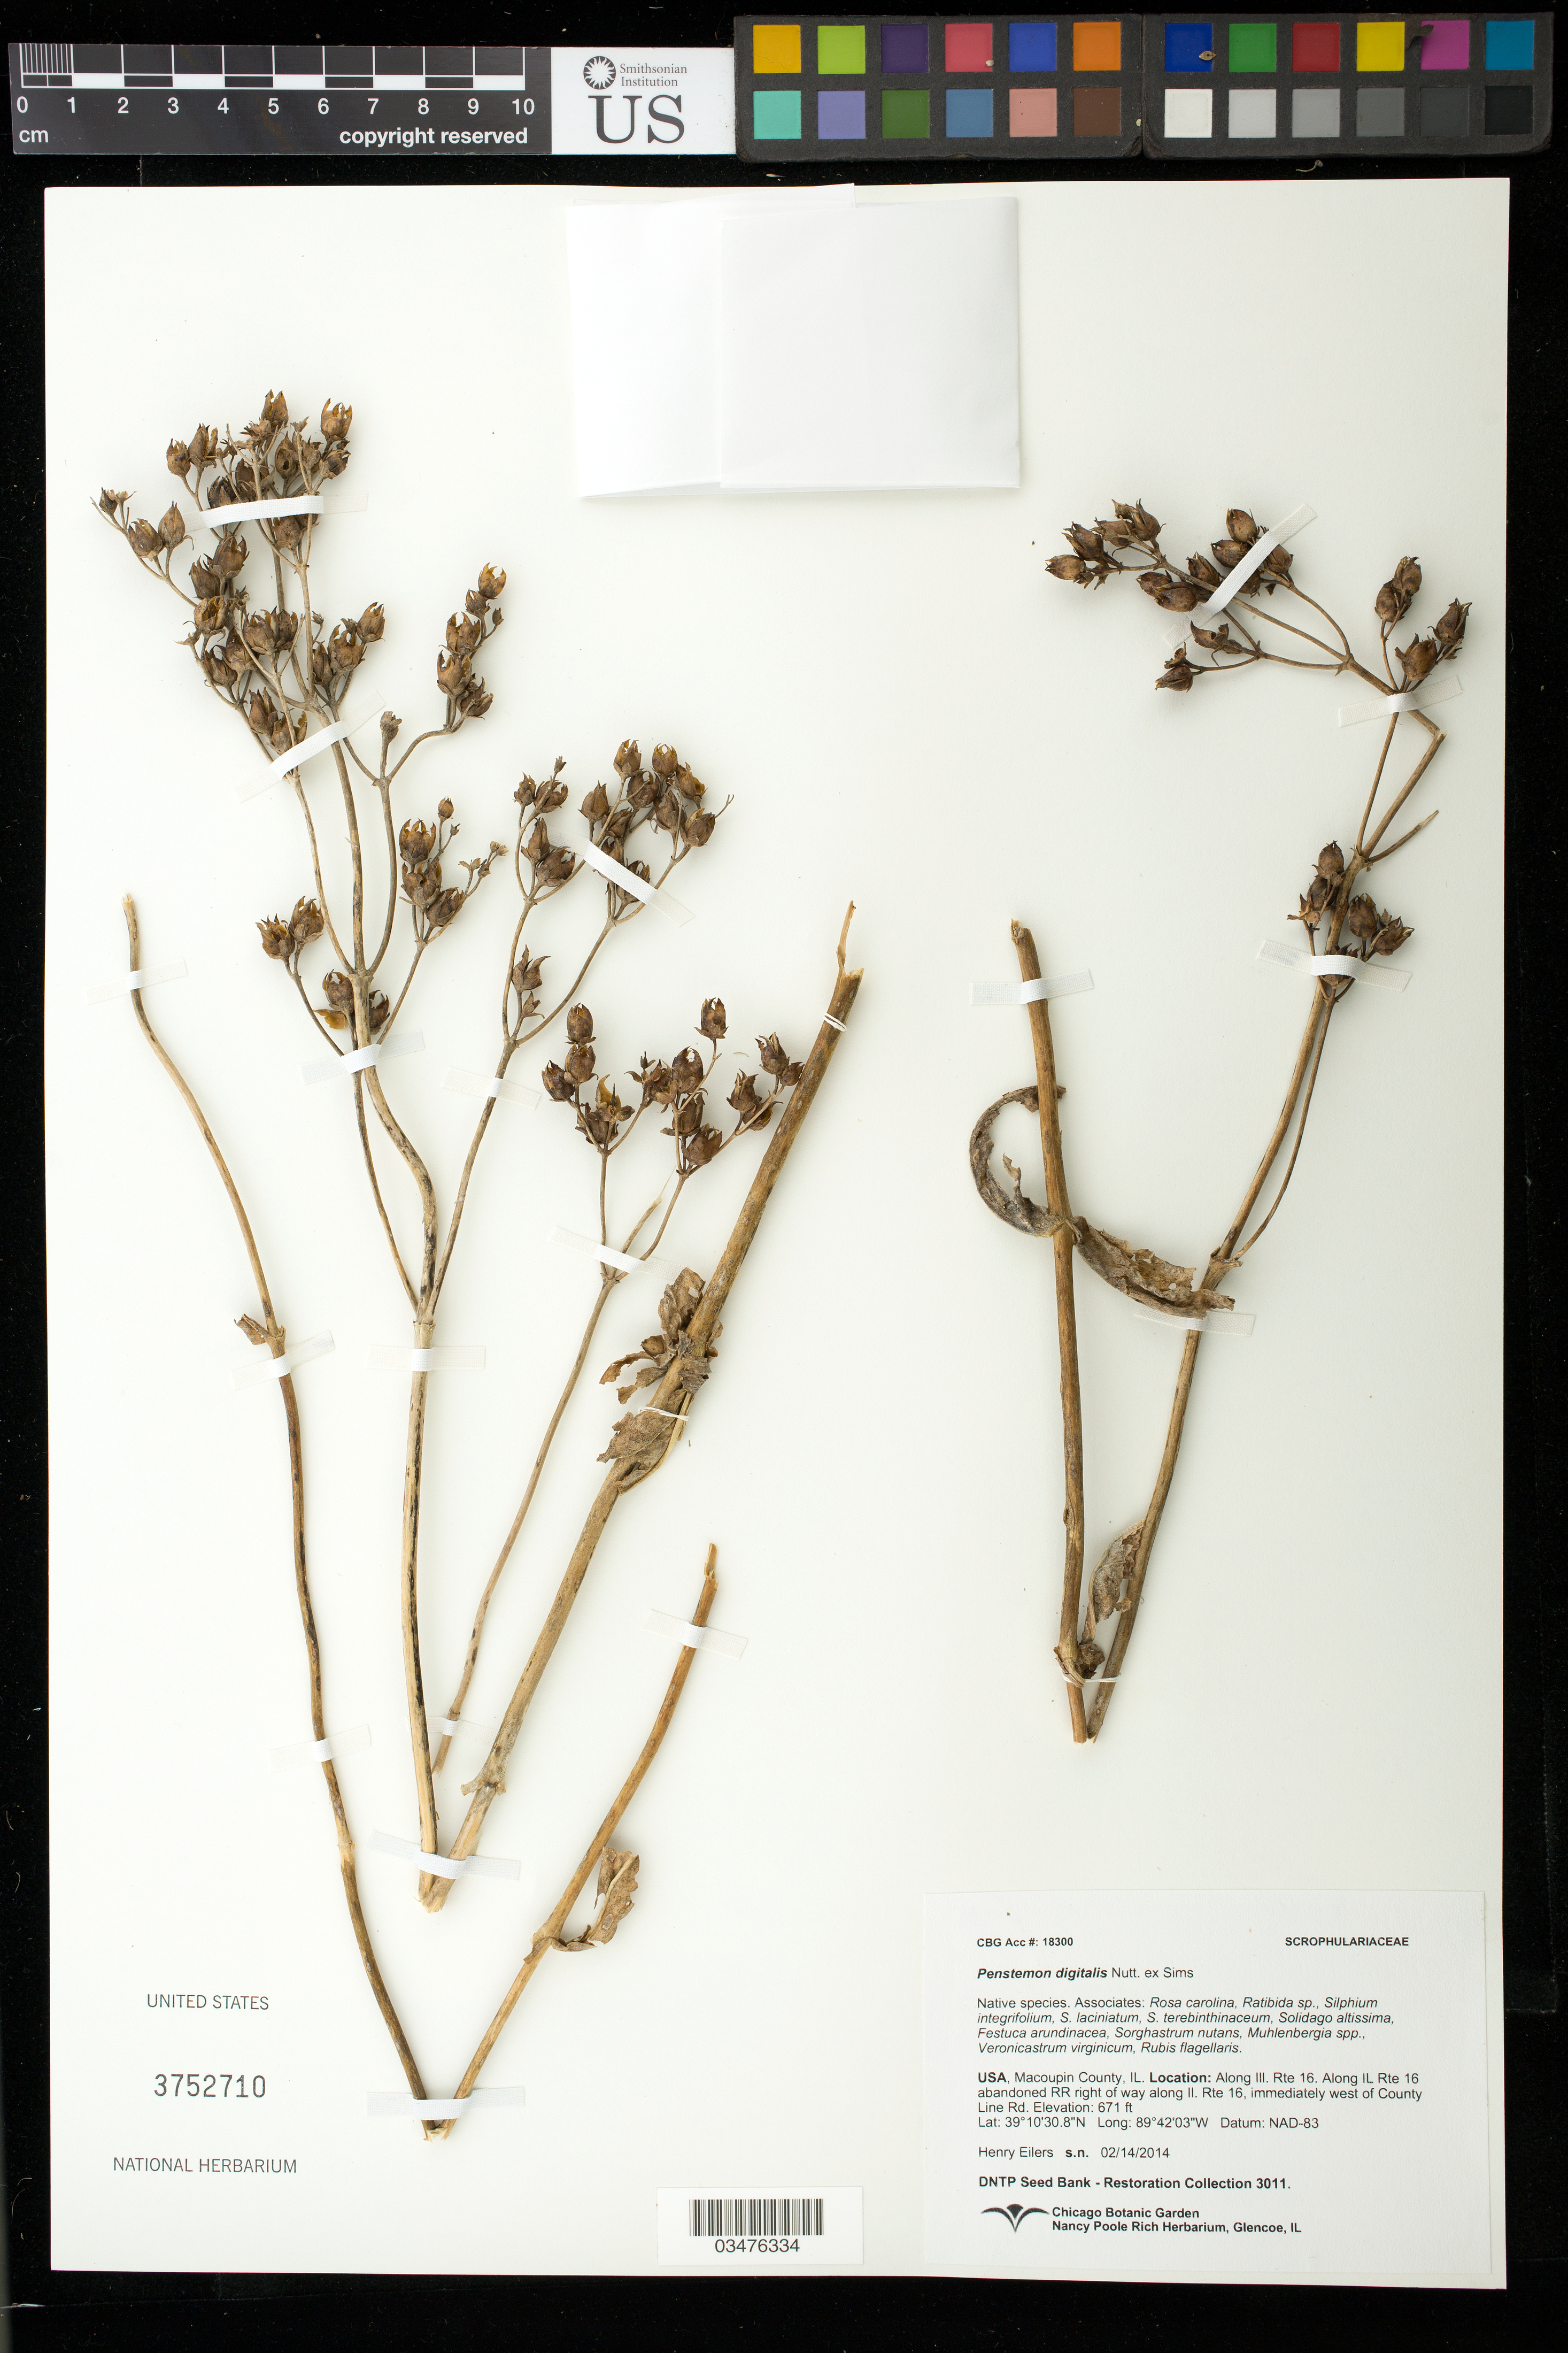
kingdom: Plantae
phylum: Tracheophyta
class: Magnoliopsida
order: Lamiales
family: Plantaginaceae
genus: Penstemon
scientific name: Penstemon digitalis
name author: Nutt. ex Sims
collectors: H. Eilers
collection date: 2014-02-14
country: United States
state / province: Illinois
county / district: Macoupin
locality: Along IL Rte 16, west of County Line Rd.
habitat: With Rosa carolina, Ratibida sp., Rubis flagellaris, ect.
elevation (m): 205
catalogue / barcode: US 3752710